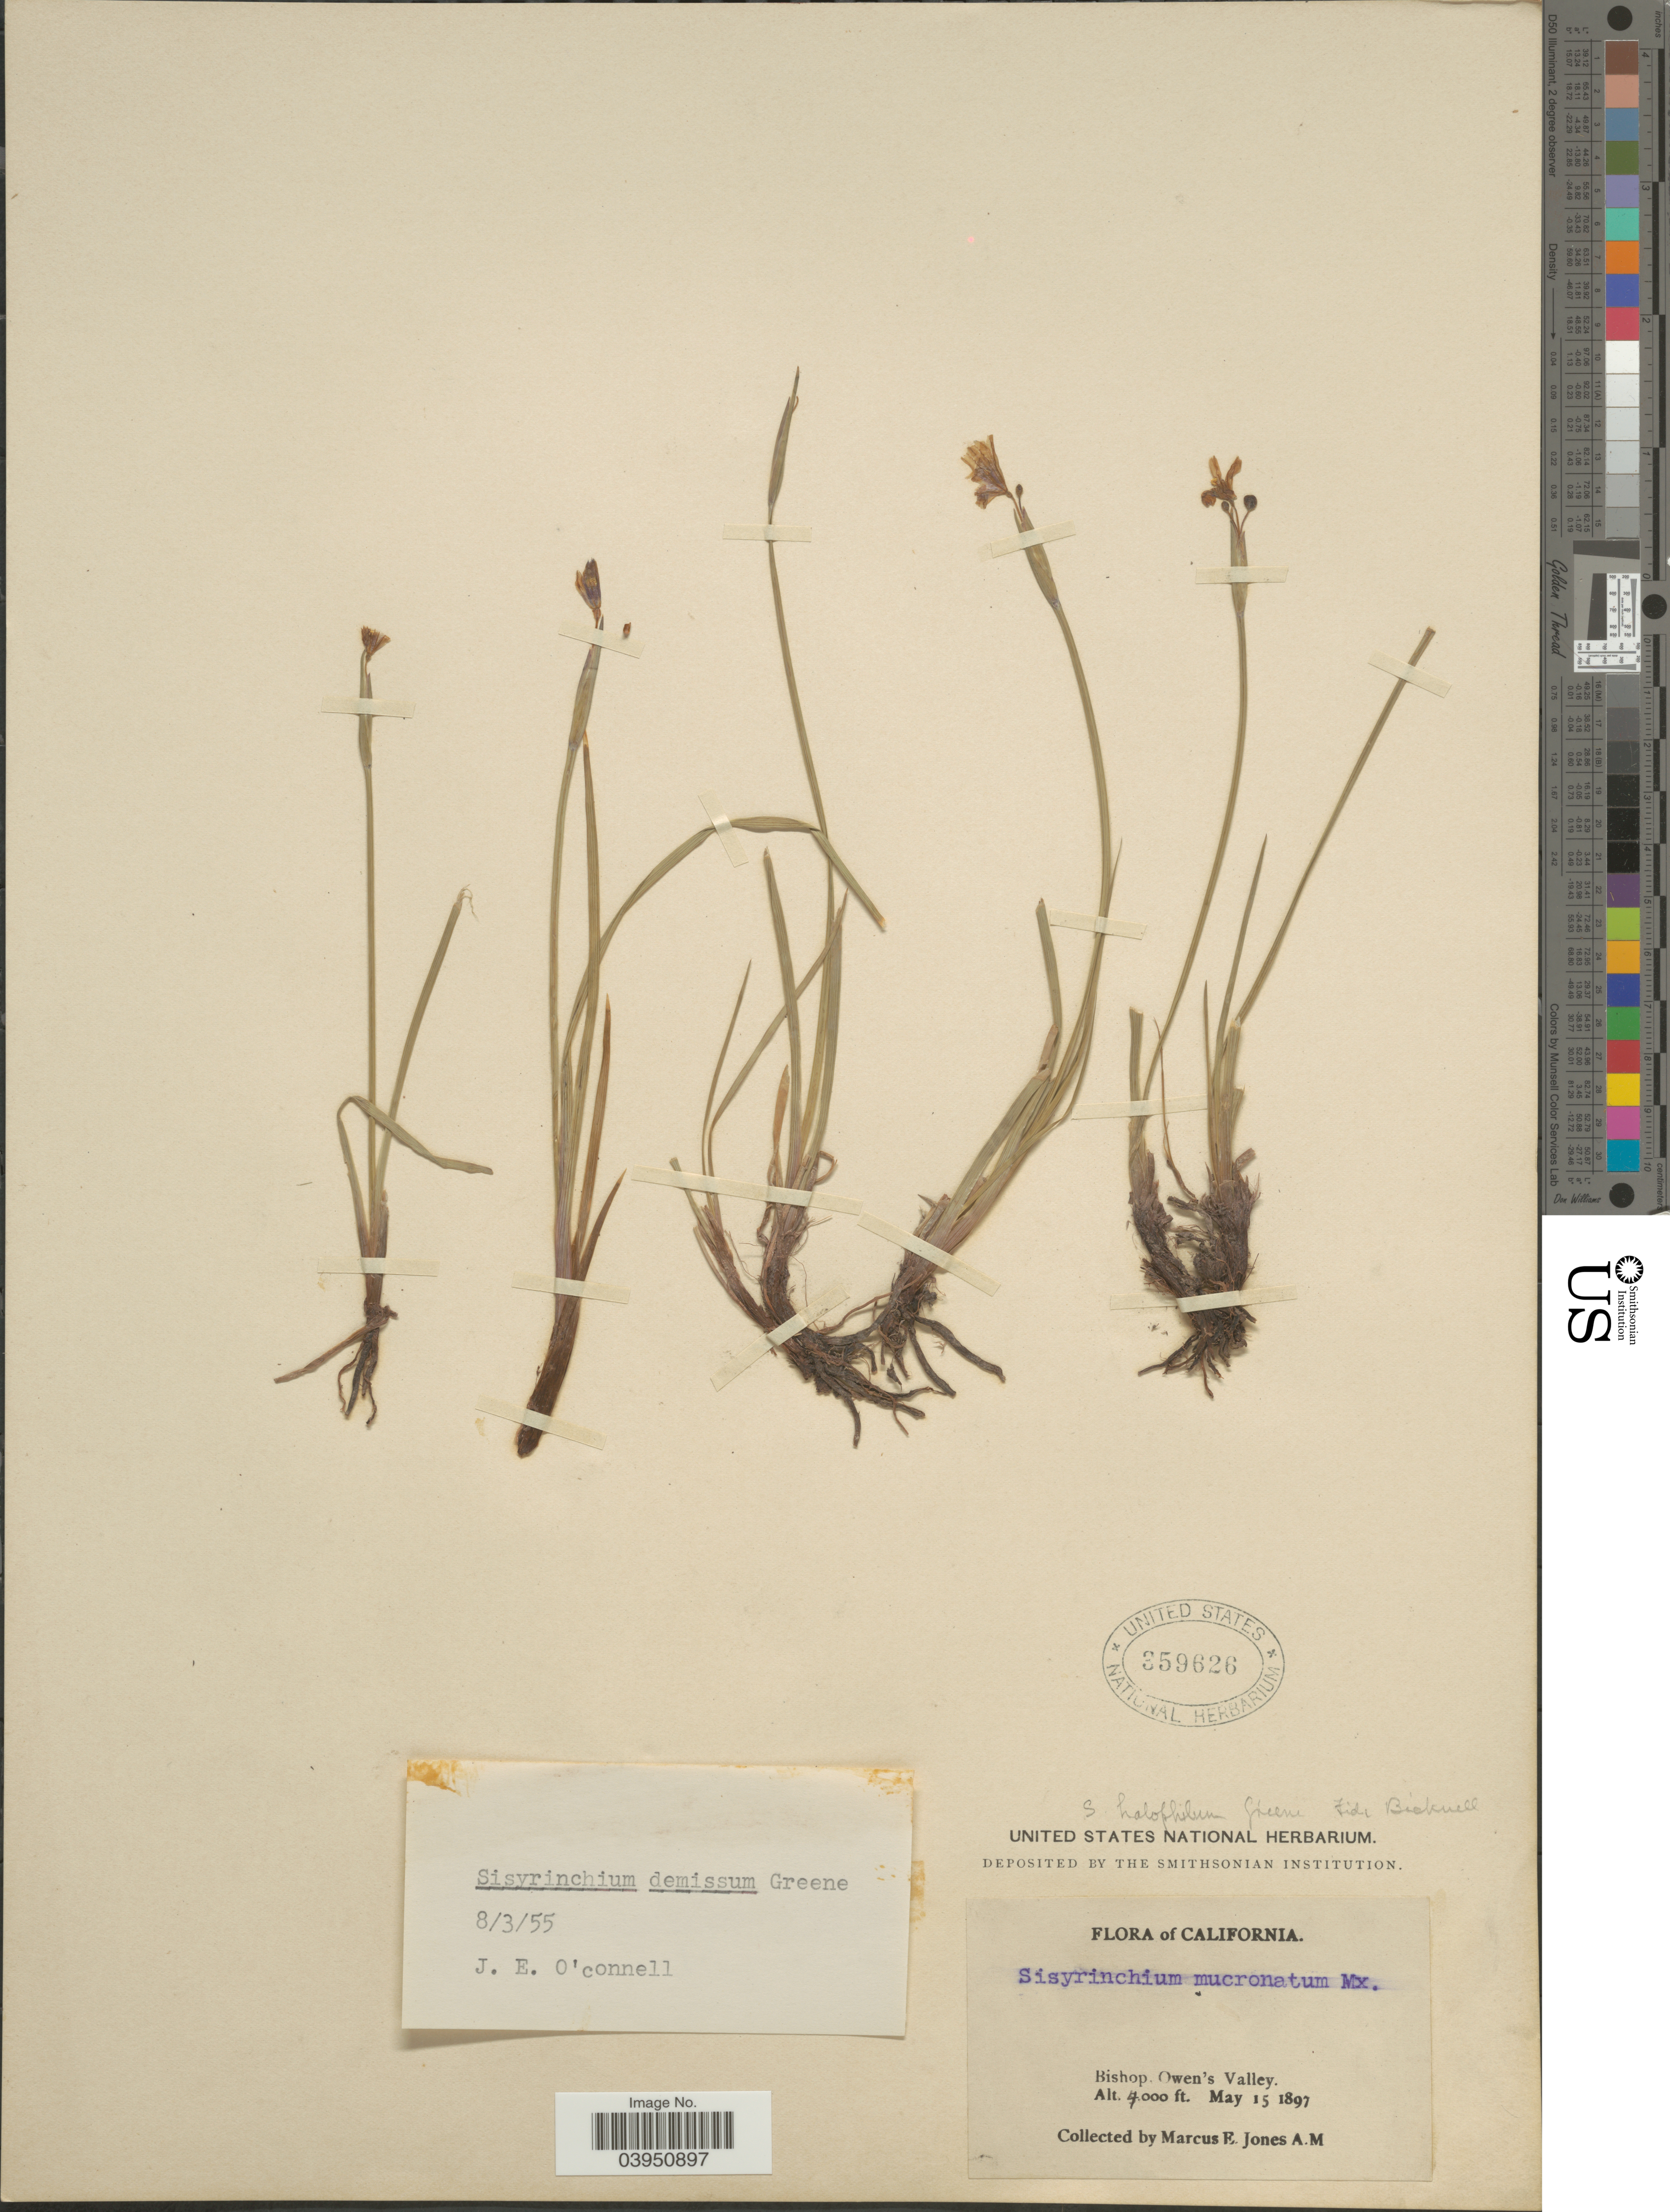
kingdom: Plantae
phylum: Tracheophyta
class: Liliopsida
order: Asparagales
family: Iridaceae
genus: Sisyrinchium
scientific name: Sisyrinchium demissum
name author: Greene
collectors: M. E. Jones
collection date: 1897-05-15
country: United States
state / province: California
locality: Bishop, Owen's Valley.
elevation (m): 1219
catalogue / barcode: US 359626